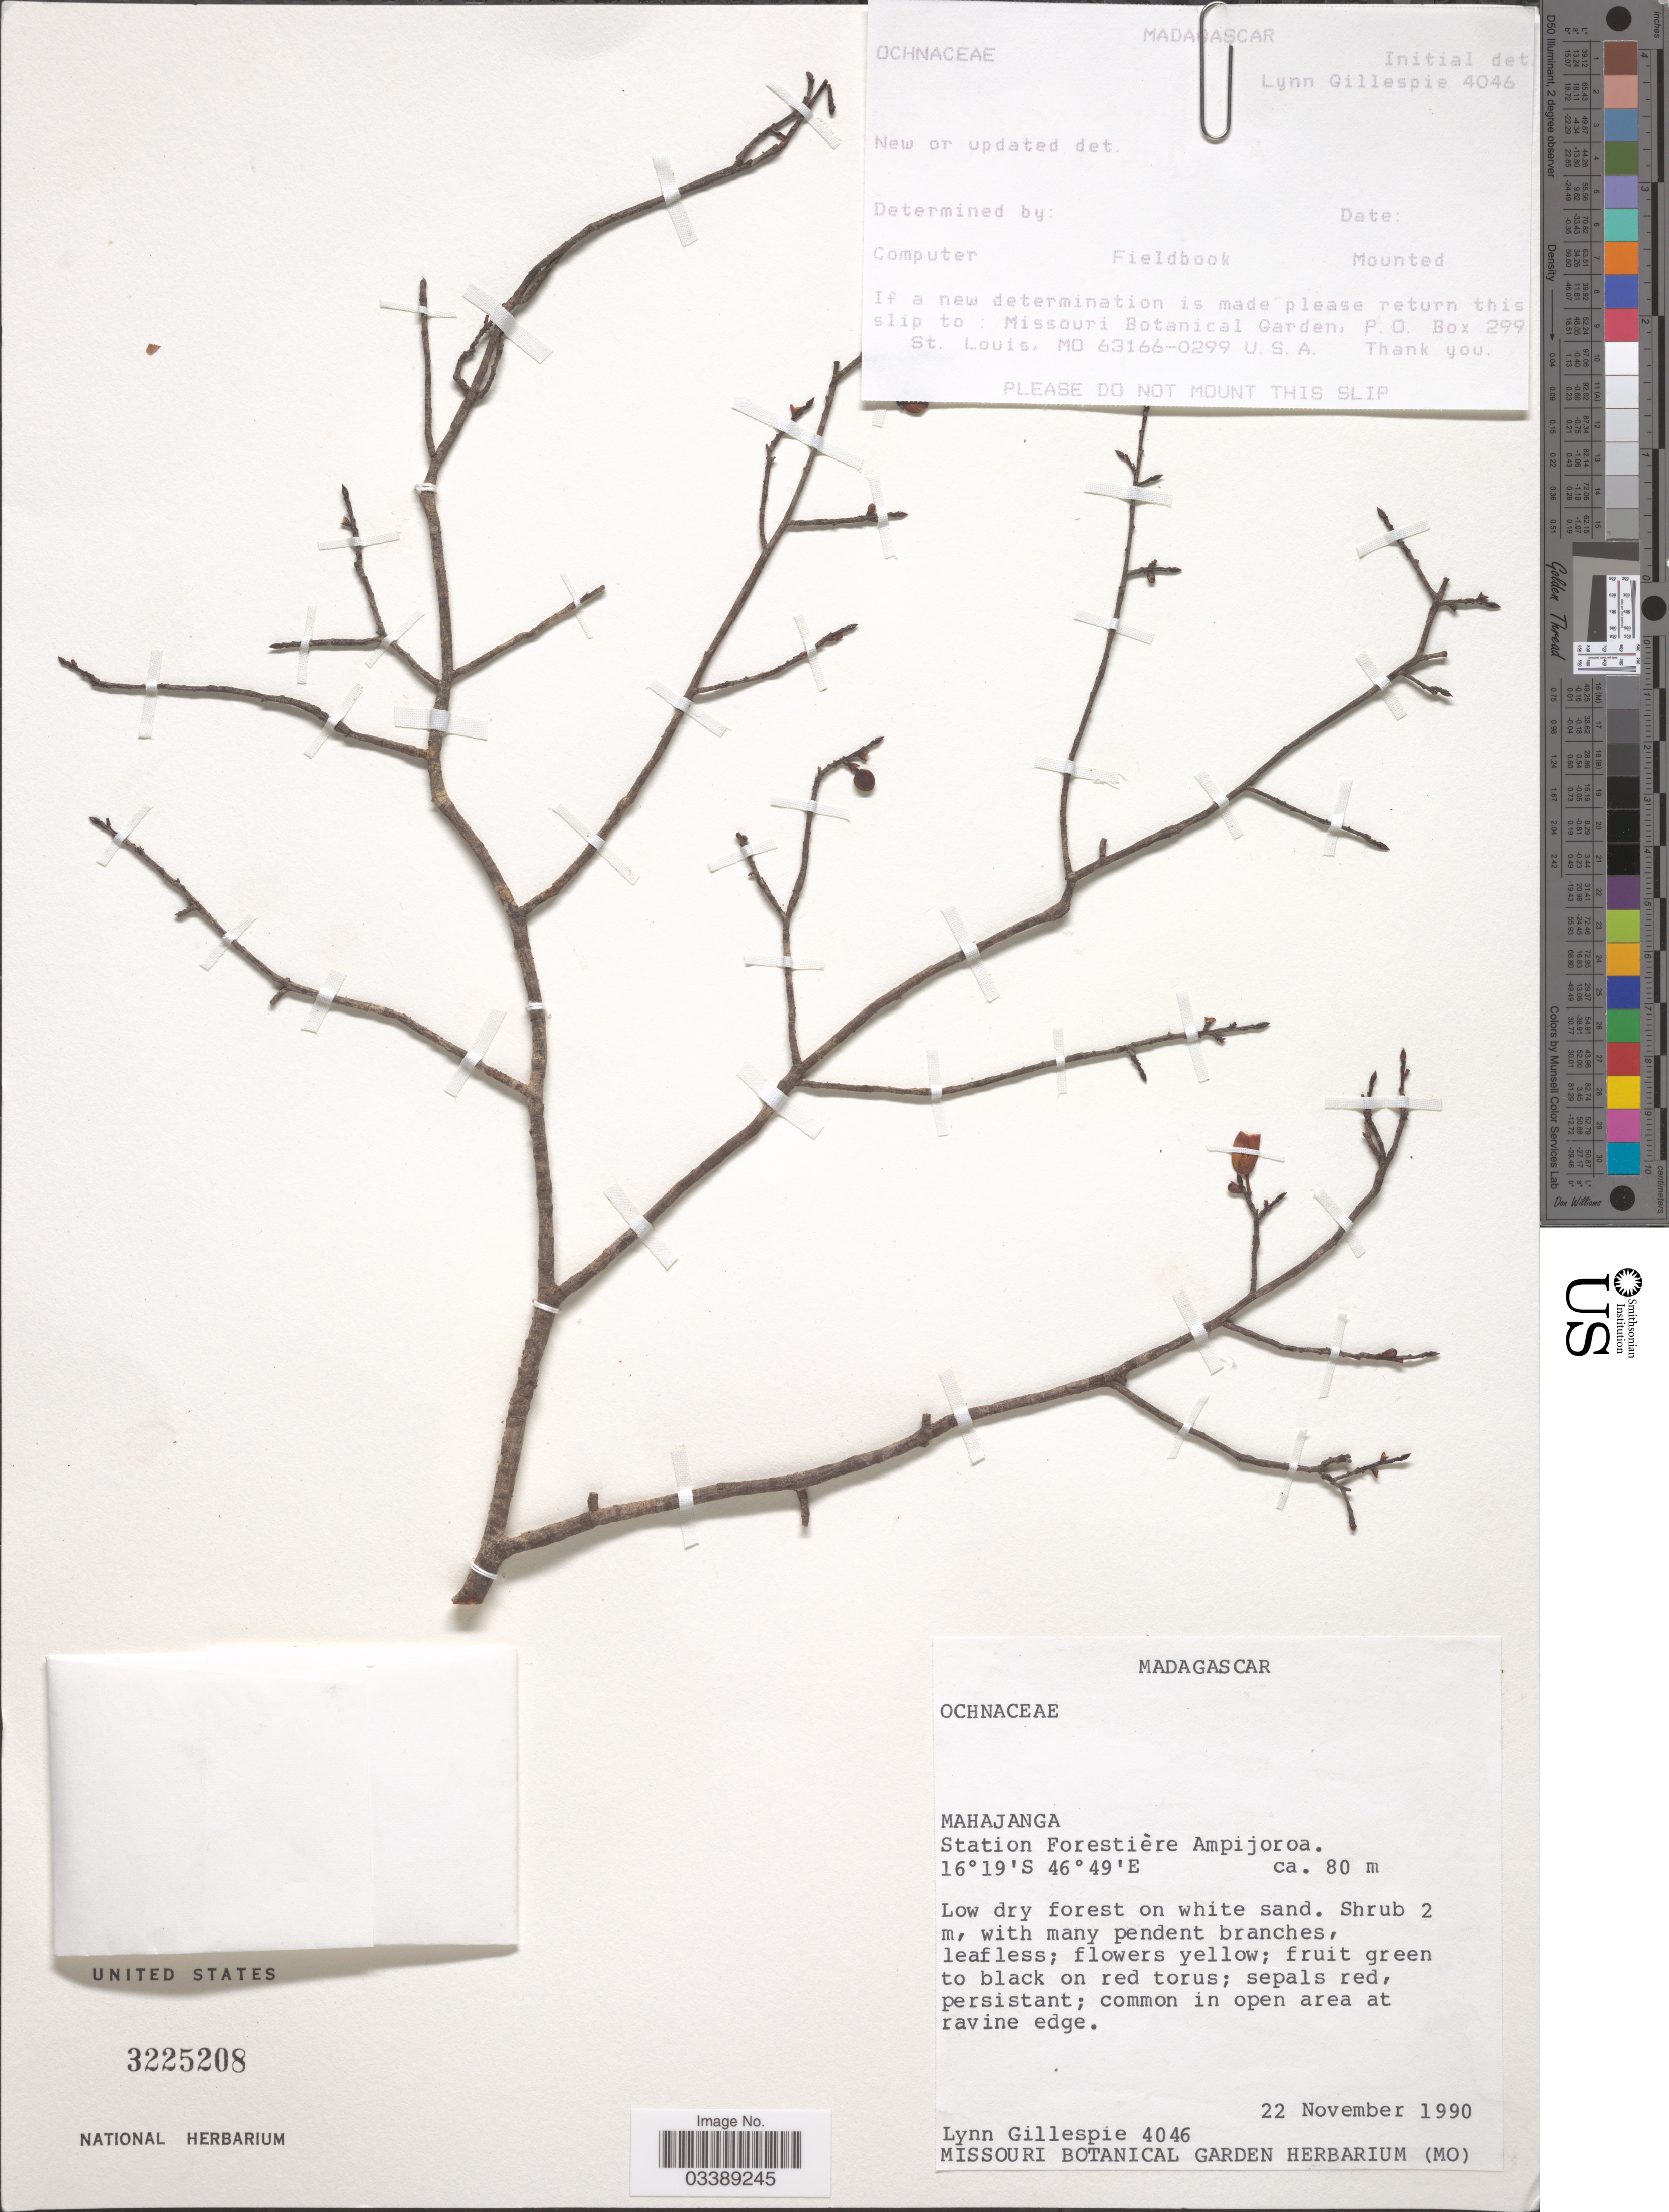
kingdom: Plantae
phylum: Tracheophyta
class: Magnoliopsida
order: Malpighiales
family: Ochnaceae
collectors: L. J. Gillespie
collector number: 4046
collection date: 1990-11-22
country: Madagascar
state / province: Boeny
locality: Station Forestière Ampijoroa.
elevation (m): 80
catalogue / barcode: US 3225208